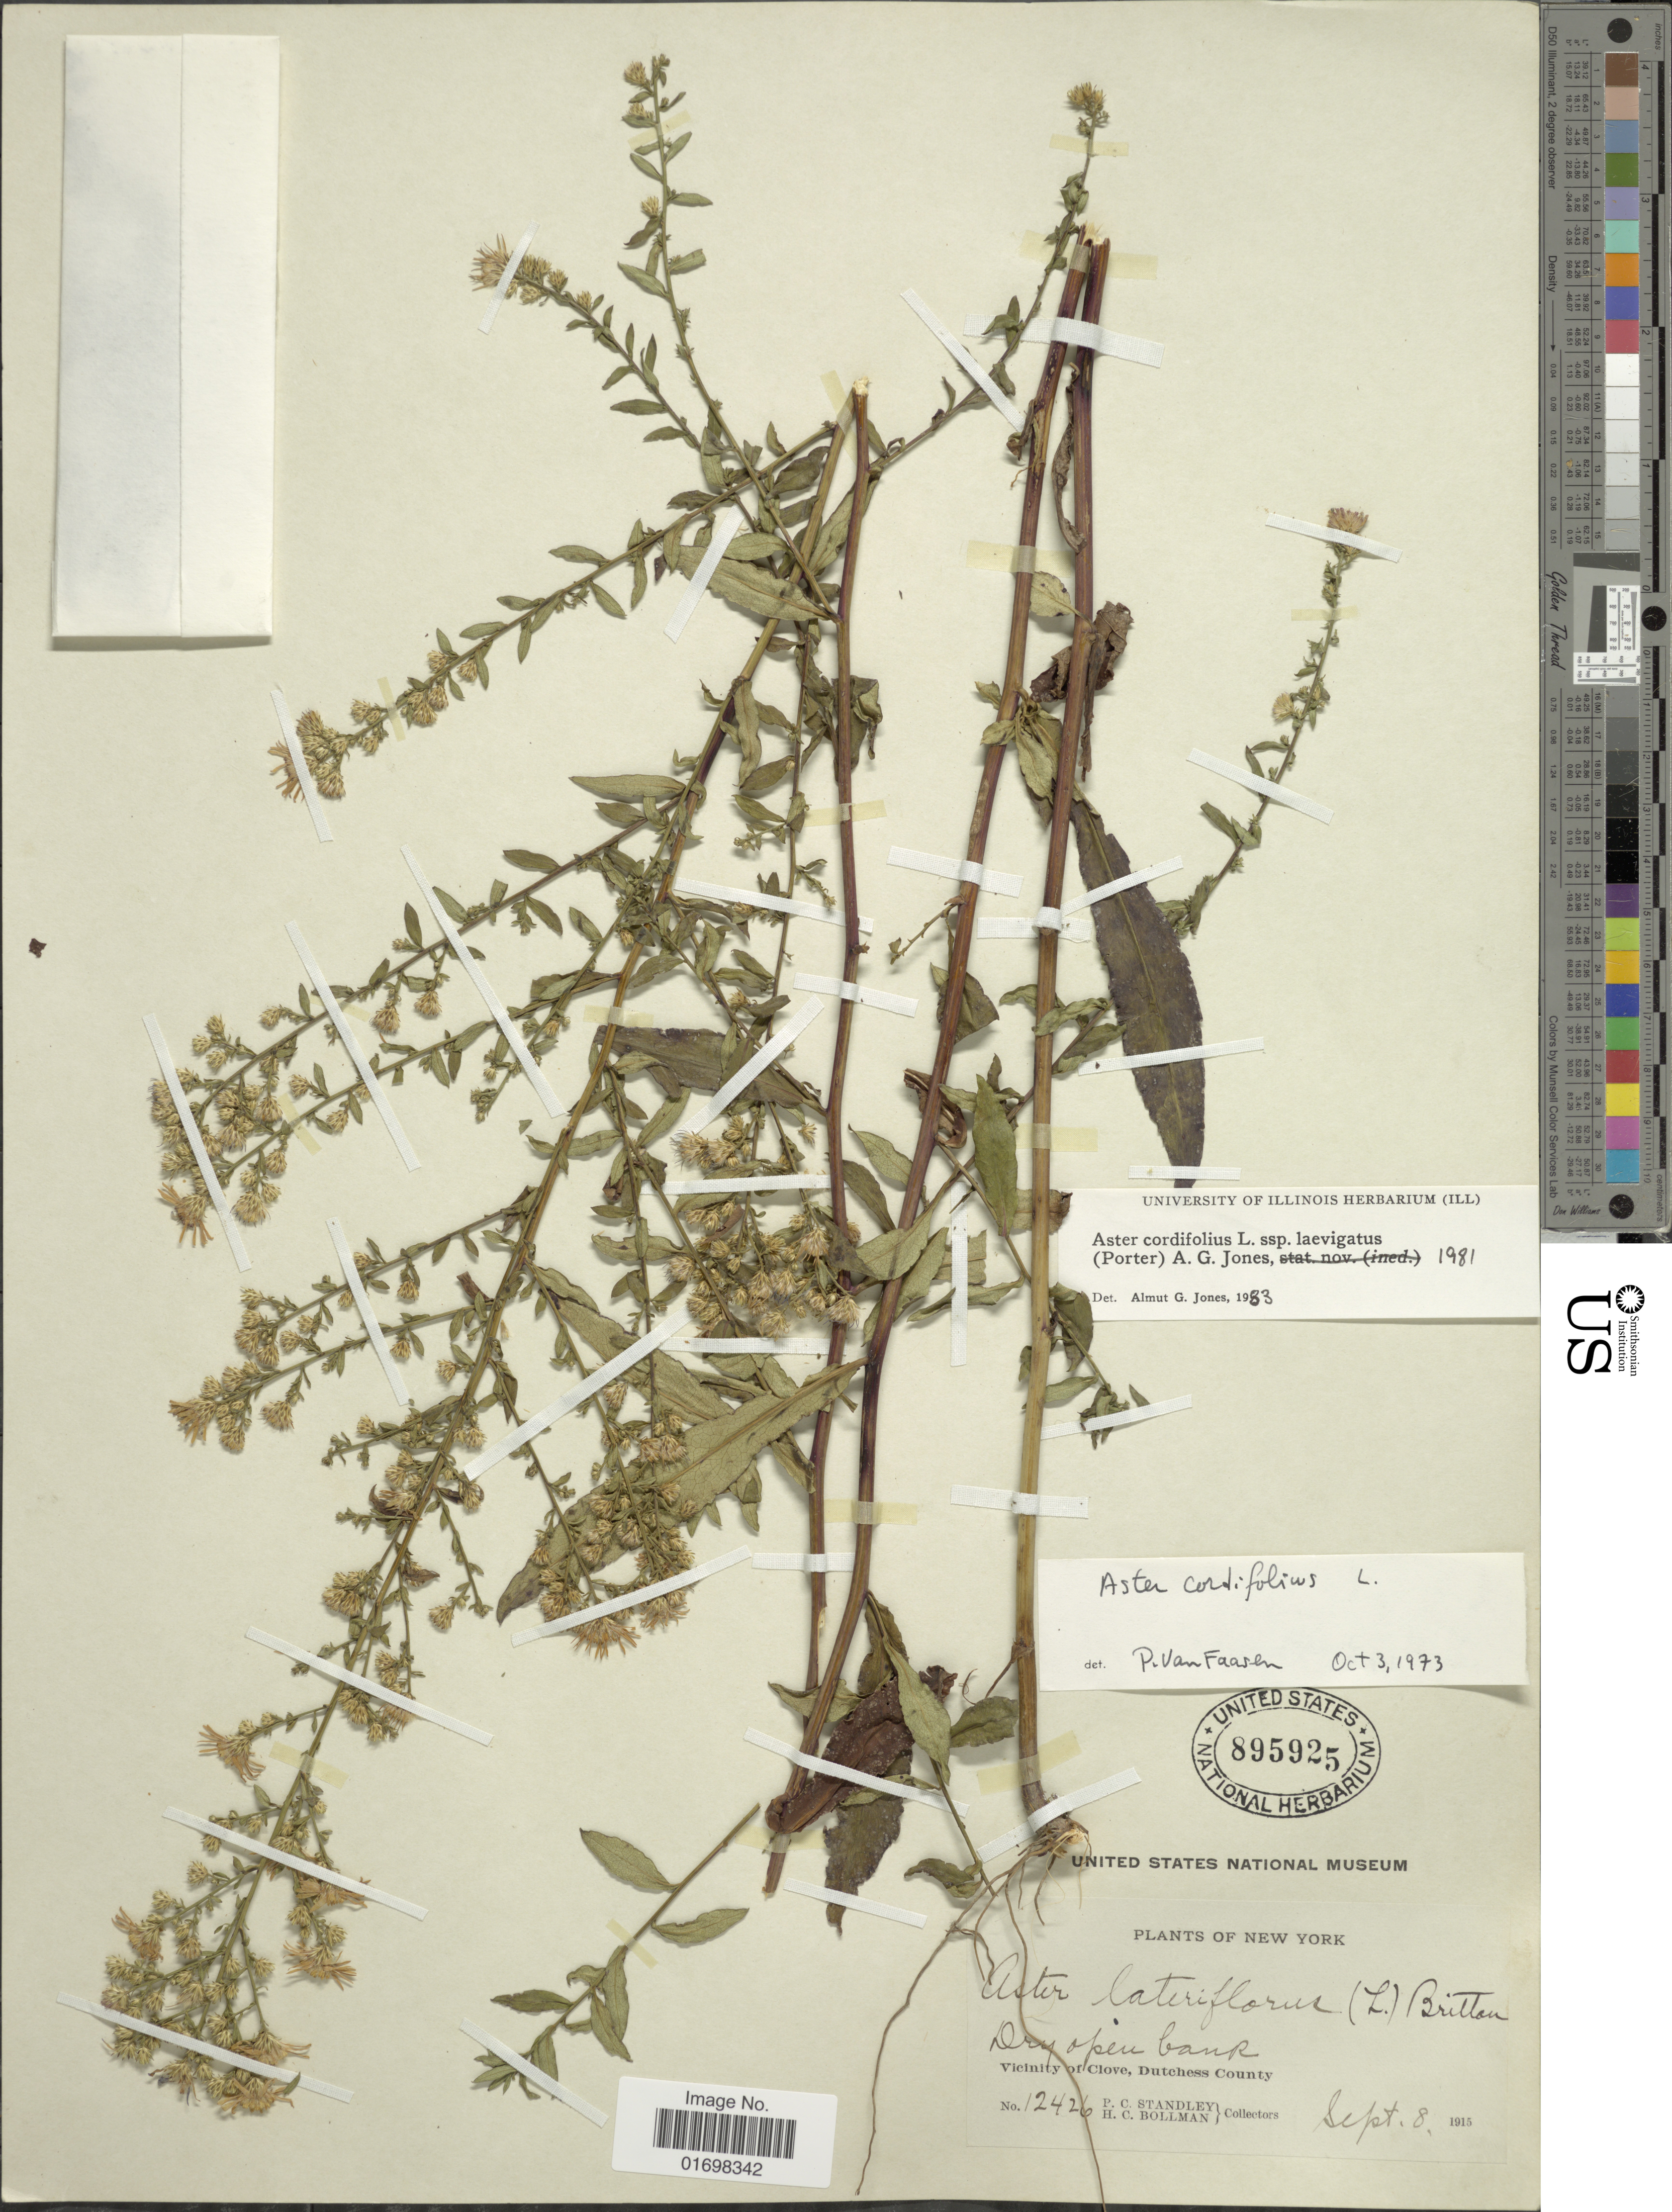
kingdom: Plantae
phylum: Tracheophyta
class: Magnoliopsida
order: Asterales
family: Asteraceae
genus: Symphyotrichum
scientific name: Symphyotrichum lowrieanum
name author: (Porter) G.L. Nesom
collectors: P. C. Standley & H. C. Bollman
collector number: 12426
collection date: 1915-09-08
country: United States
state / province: New York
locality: Vicinity of Clove, Dutchess County.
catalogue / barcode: US 895925